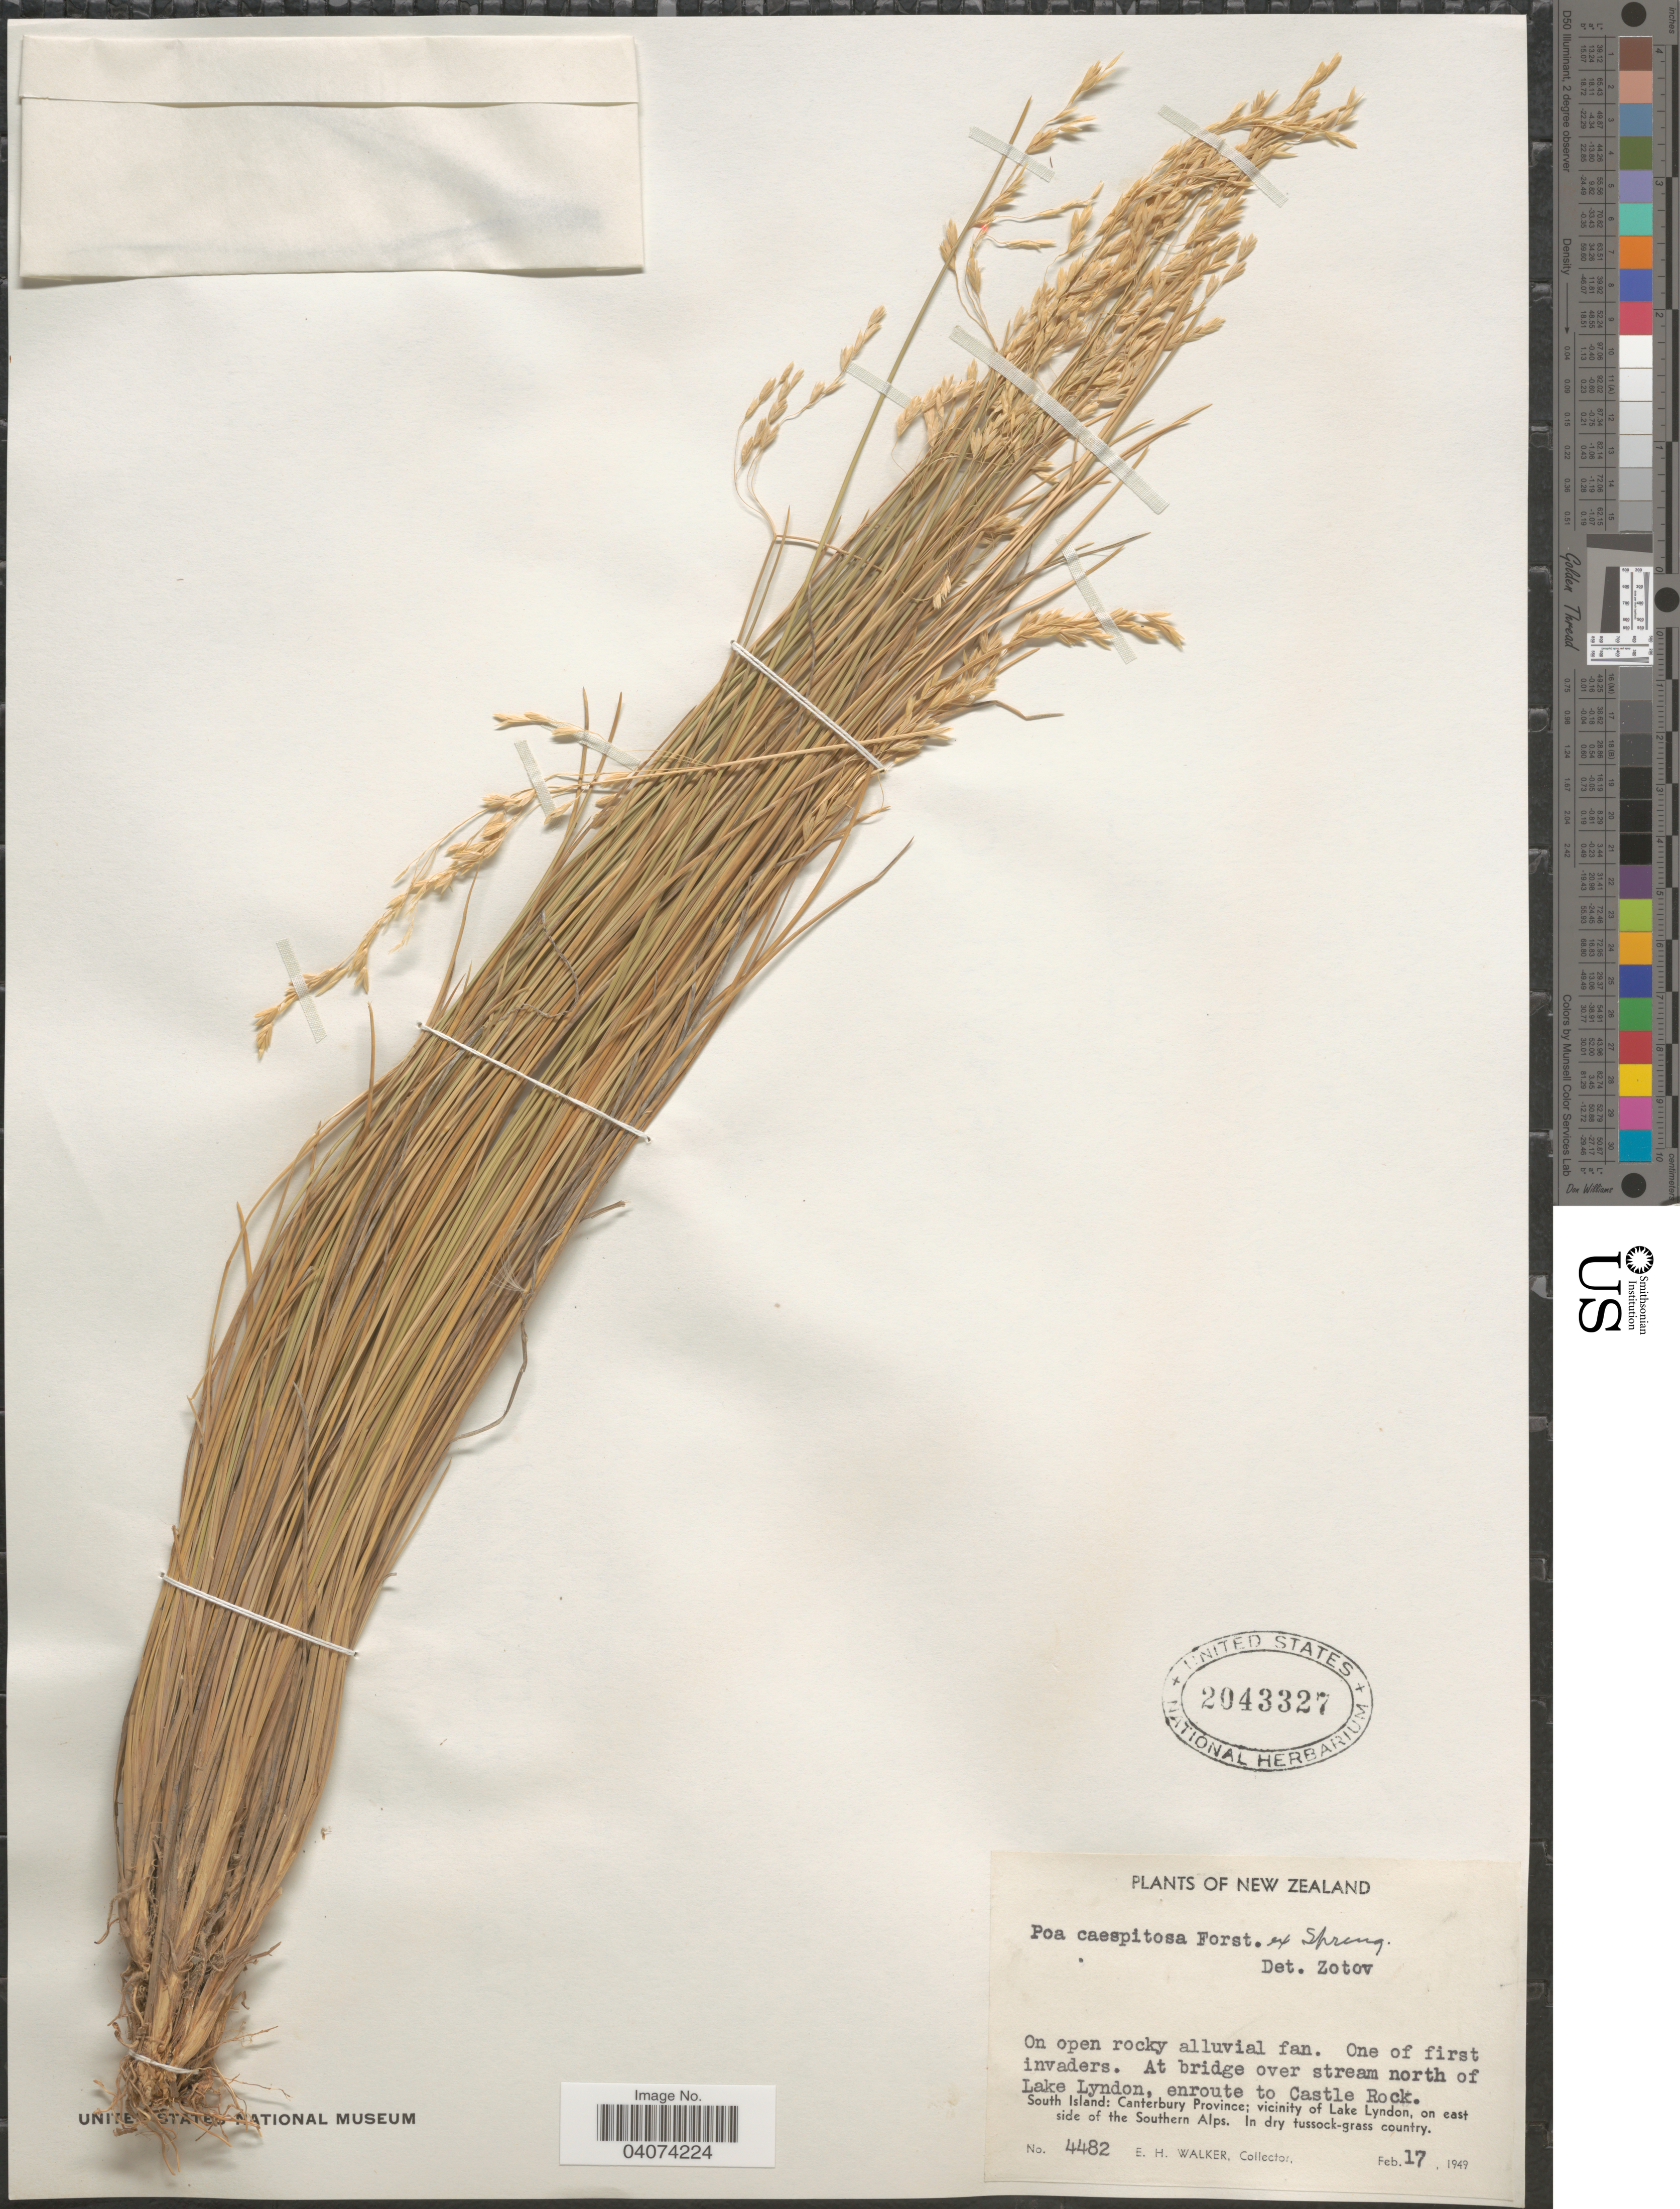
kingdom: Plantae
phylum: Tracheophyta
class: Liliopsida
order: Poales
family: Poaceae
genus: Poa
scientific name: Poa cita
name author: Edgar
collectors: E. H. Walker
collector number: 4482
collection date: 1949-02-17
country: New Zealand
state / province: Canterbury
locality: At bridge over stream north of Lake Lyndon, enroute to Castle Rock. South Island: vicinity of Lake Lyndon, on east side of the Southern Alps.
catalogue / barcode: US 2043327